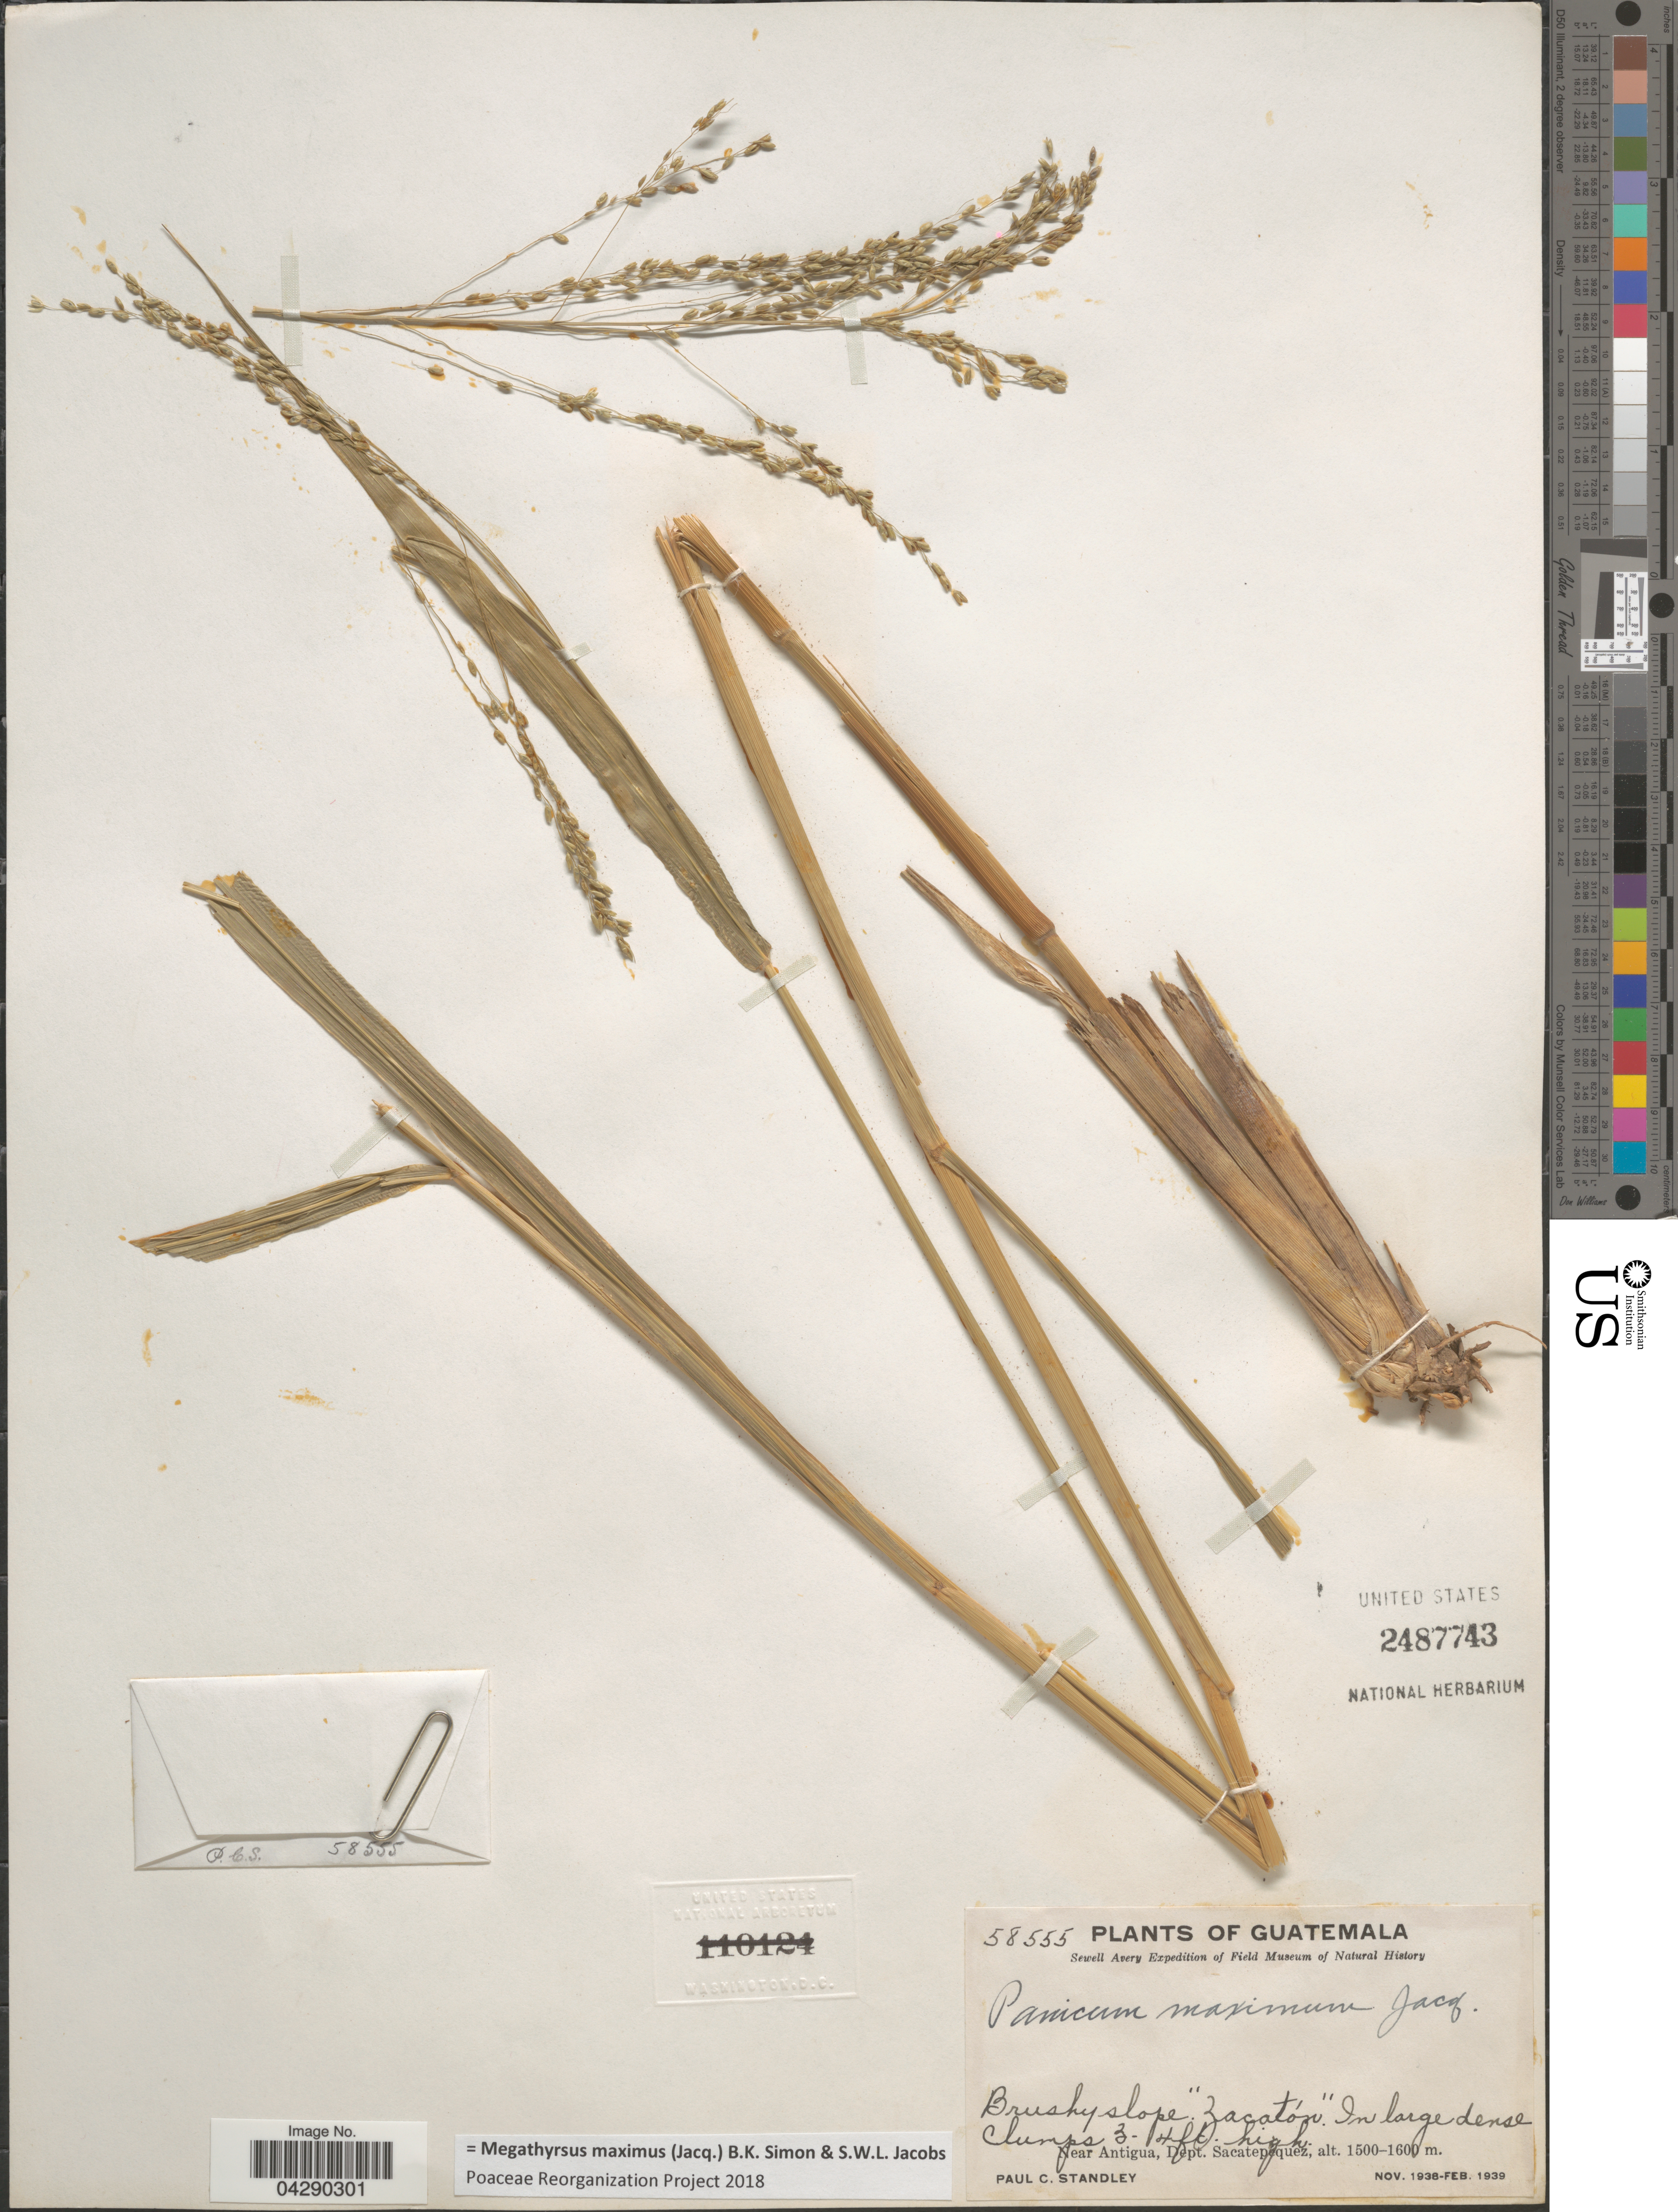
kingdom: Plantae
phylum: Tracheophyta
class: Liliopsida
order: Poales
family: Poaceae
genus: Megathyrsus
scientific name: Megathyrsus maximus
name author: (Jacq.) B.K. Simon & S.W.L. Jacobs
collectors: P. C. Standley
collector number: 58555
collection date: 1938-11/1939-02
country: Guatemala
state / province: Sacatepequez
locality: Sewell Avery Expedition. Near Antigua, Dept. Sacatepequez.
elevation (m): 1500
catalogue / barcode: US 2487743